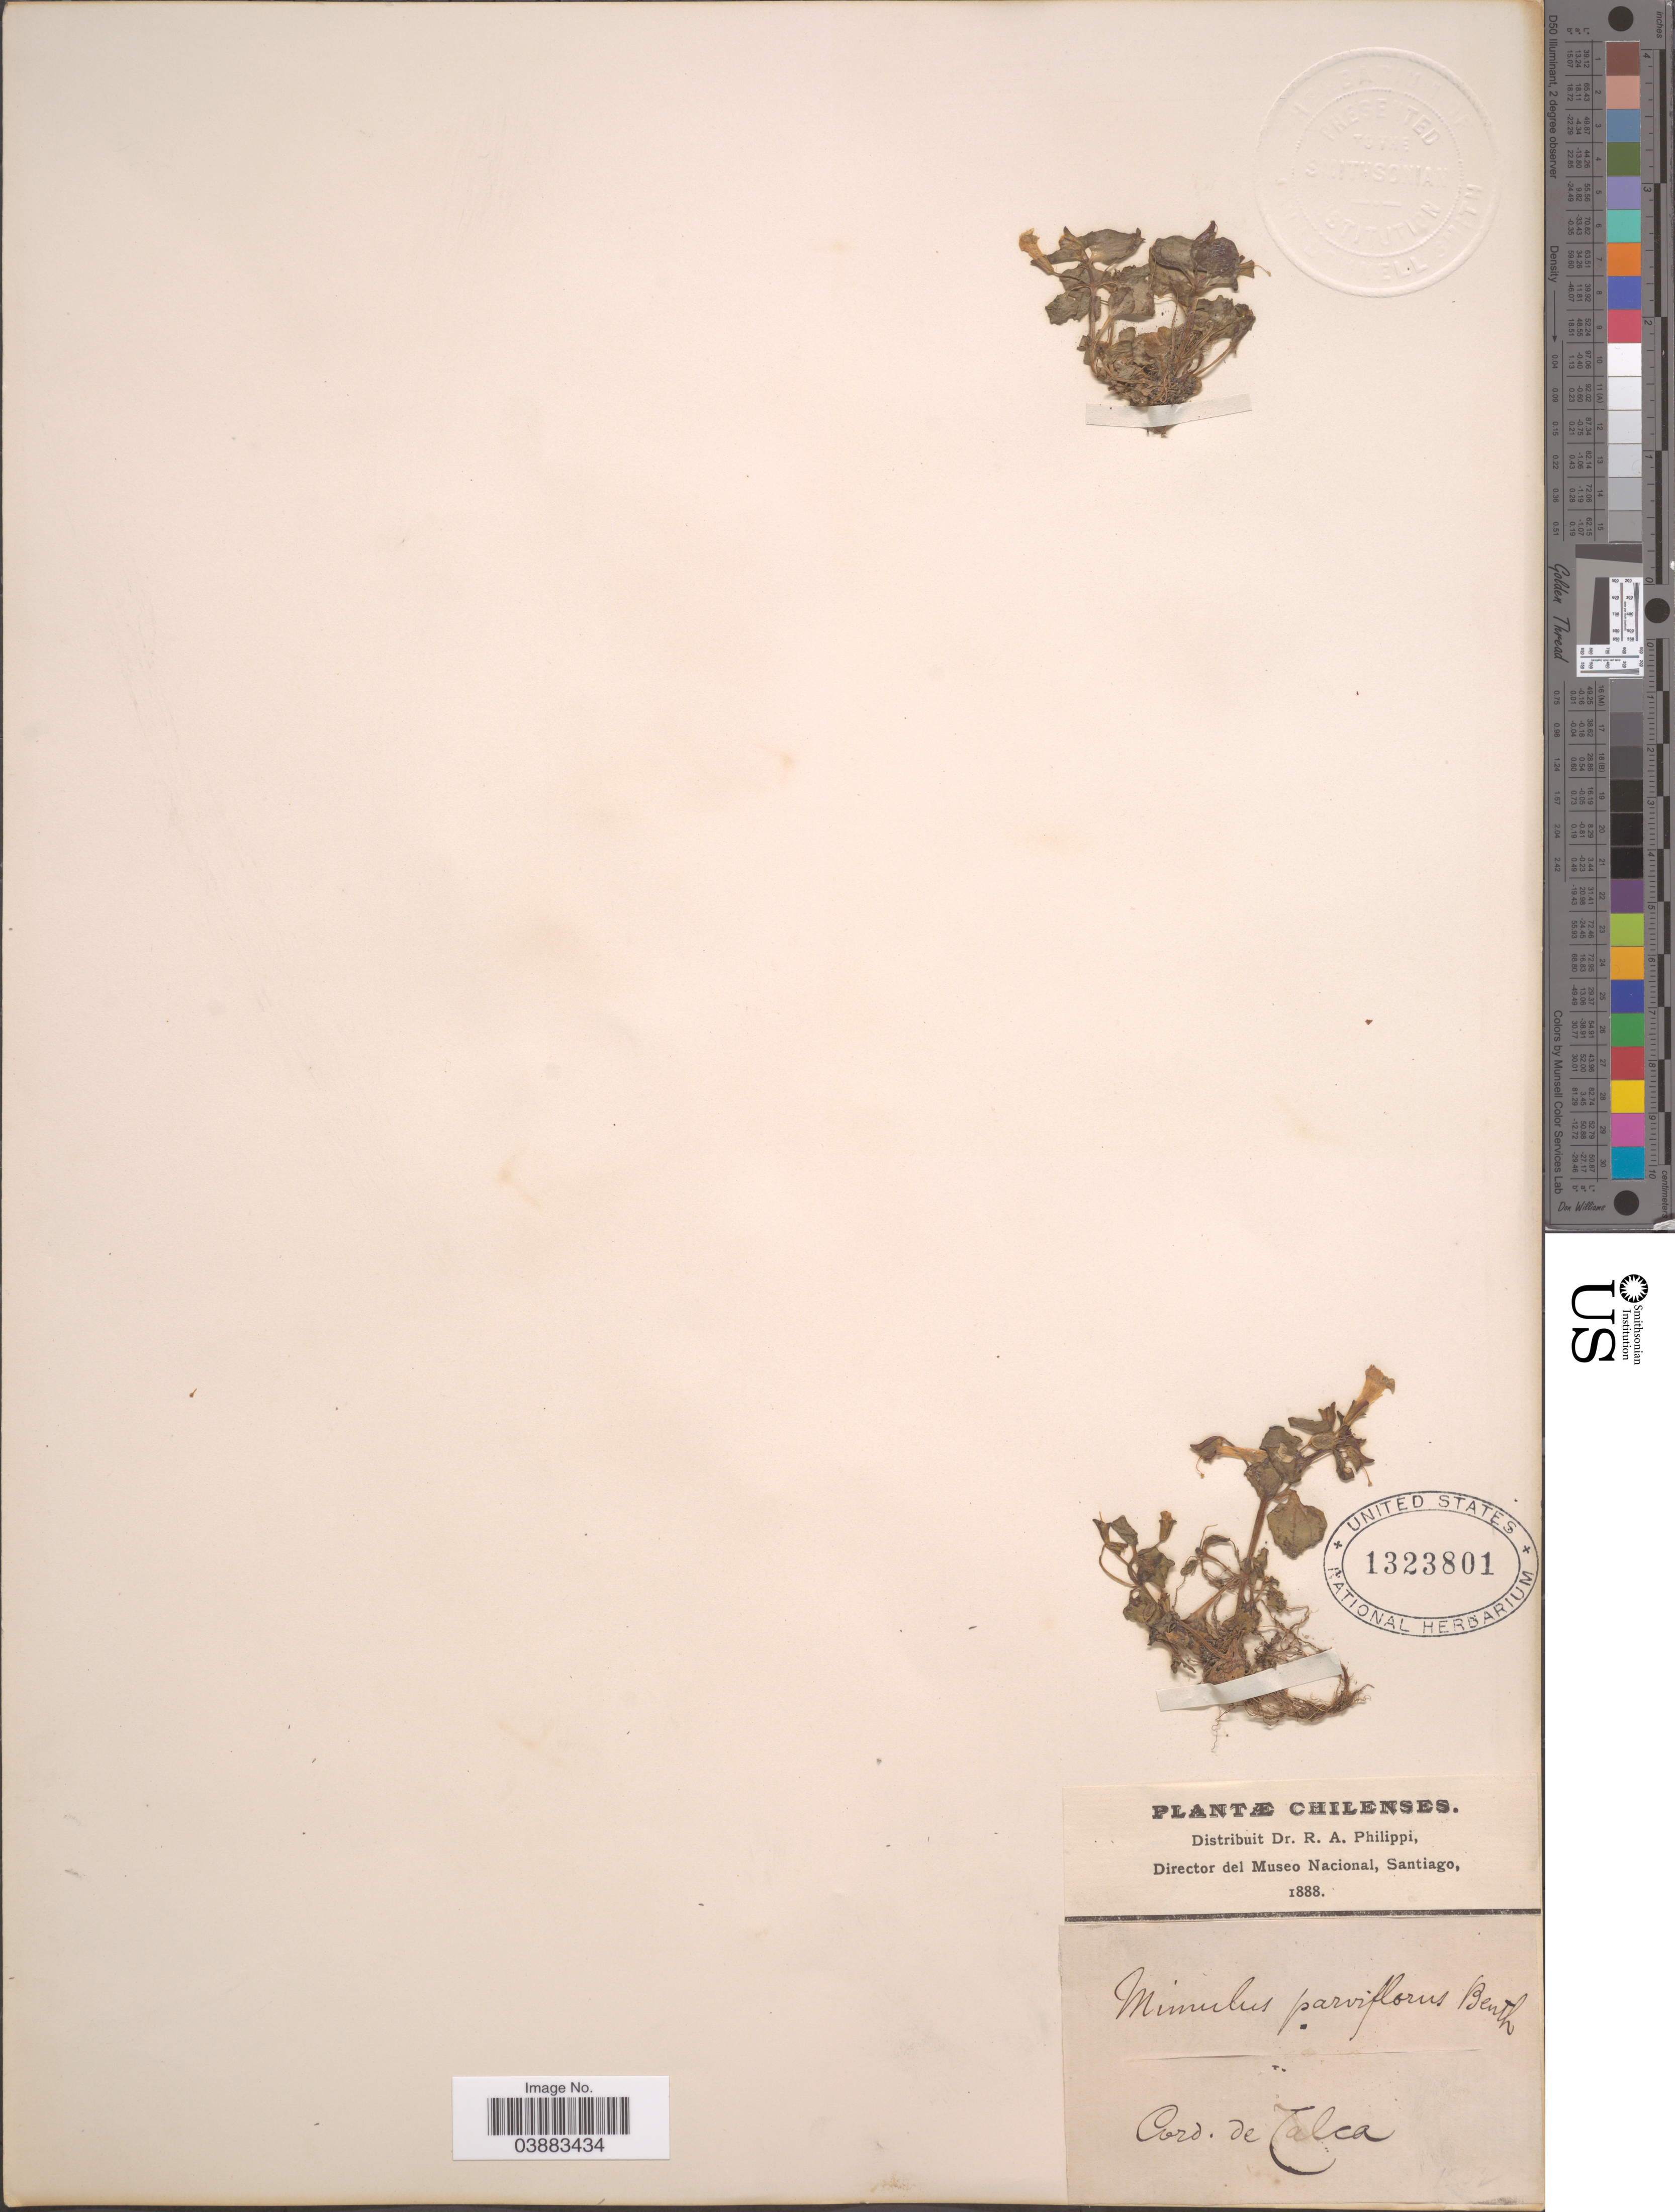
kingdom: Plantae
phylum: Tracheophyta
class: Magnoliopsida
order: Lamiales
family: Phrymaceae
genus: Mimulus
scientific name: Mimulus glabratus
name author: Kunth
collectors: ex. herb. R.A. Philippi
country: Chile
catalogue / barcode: US 1323801